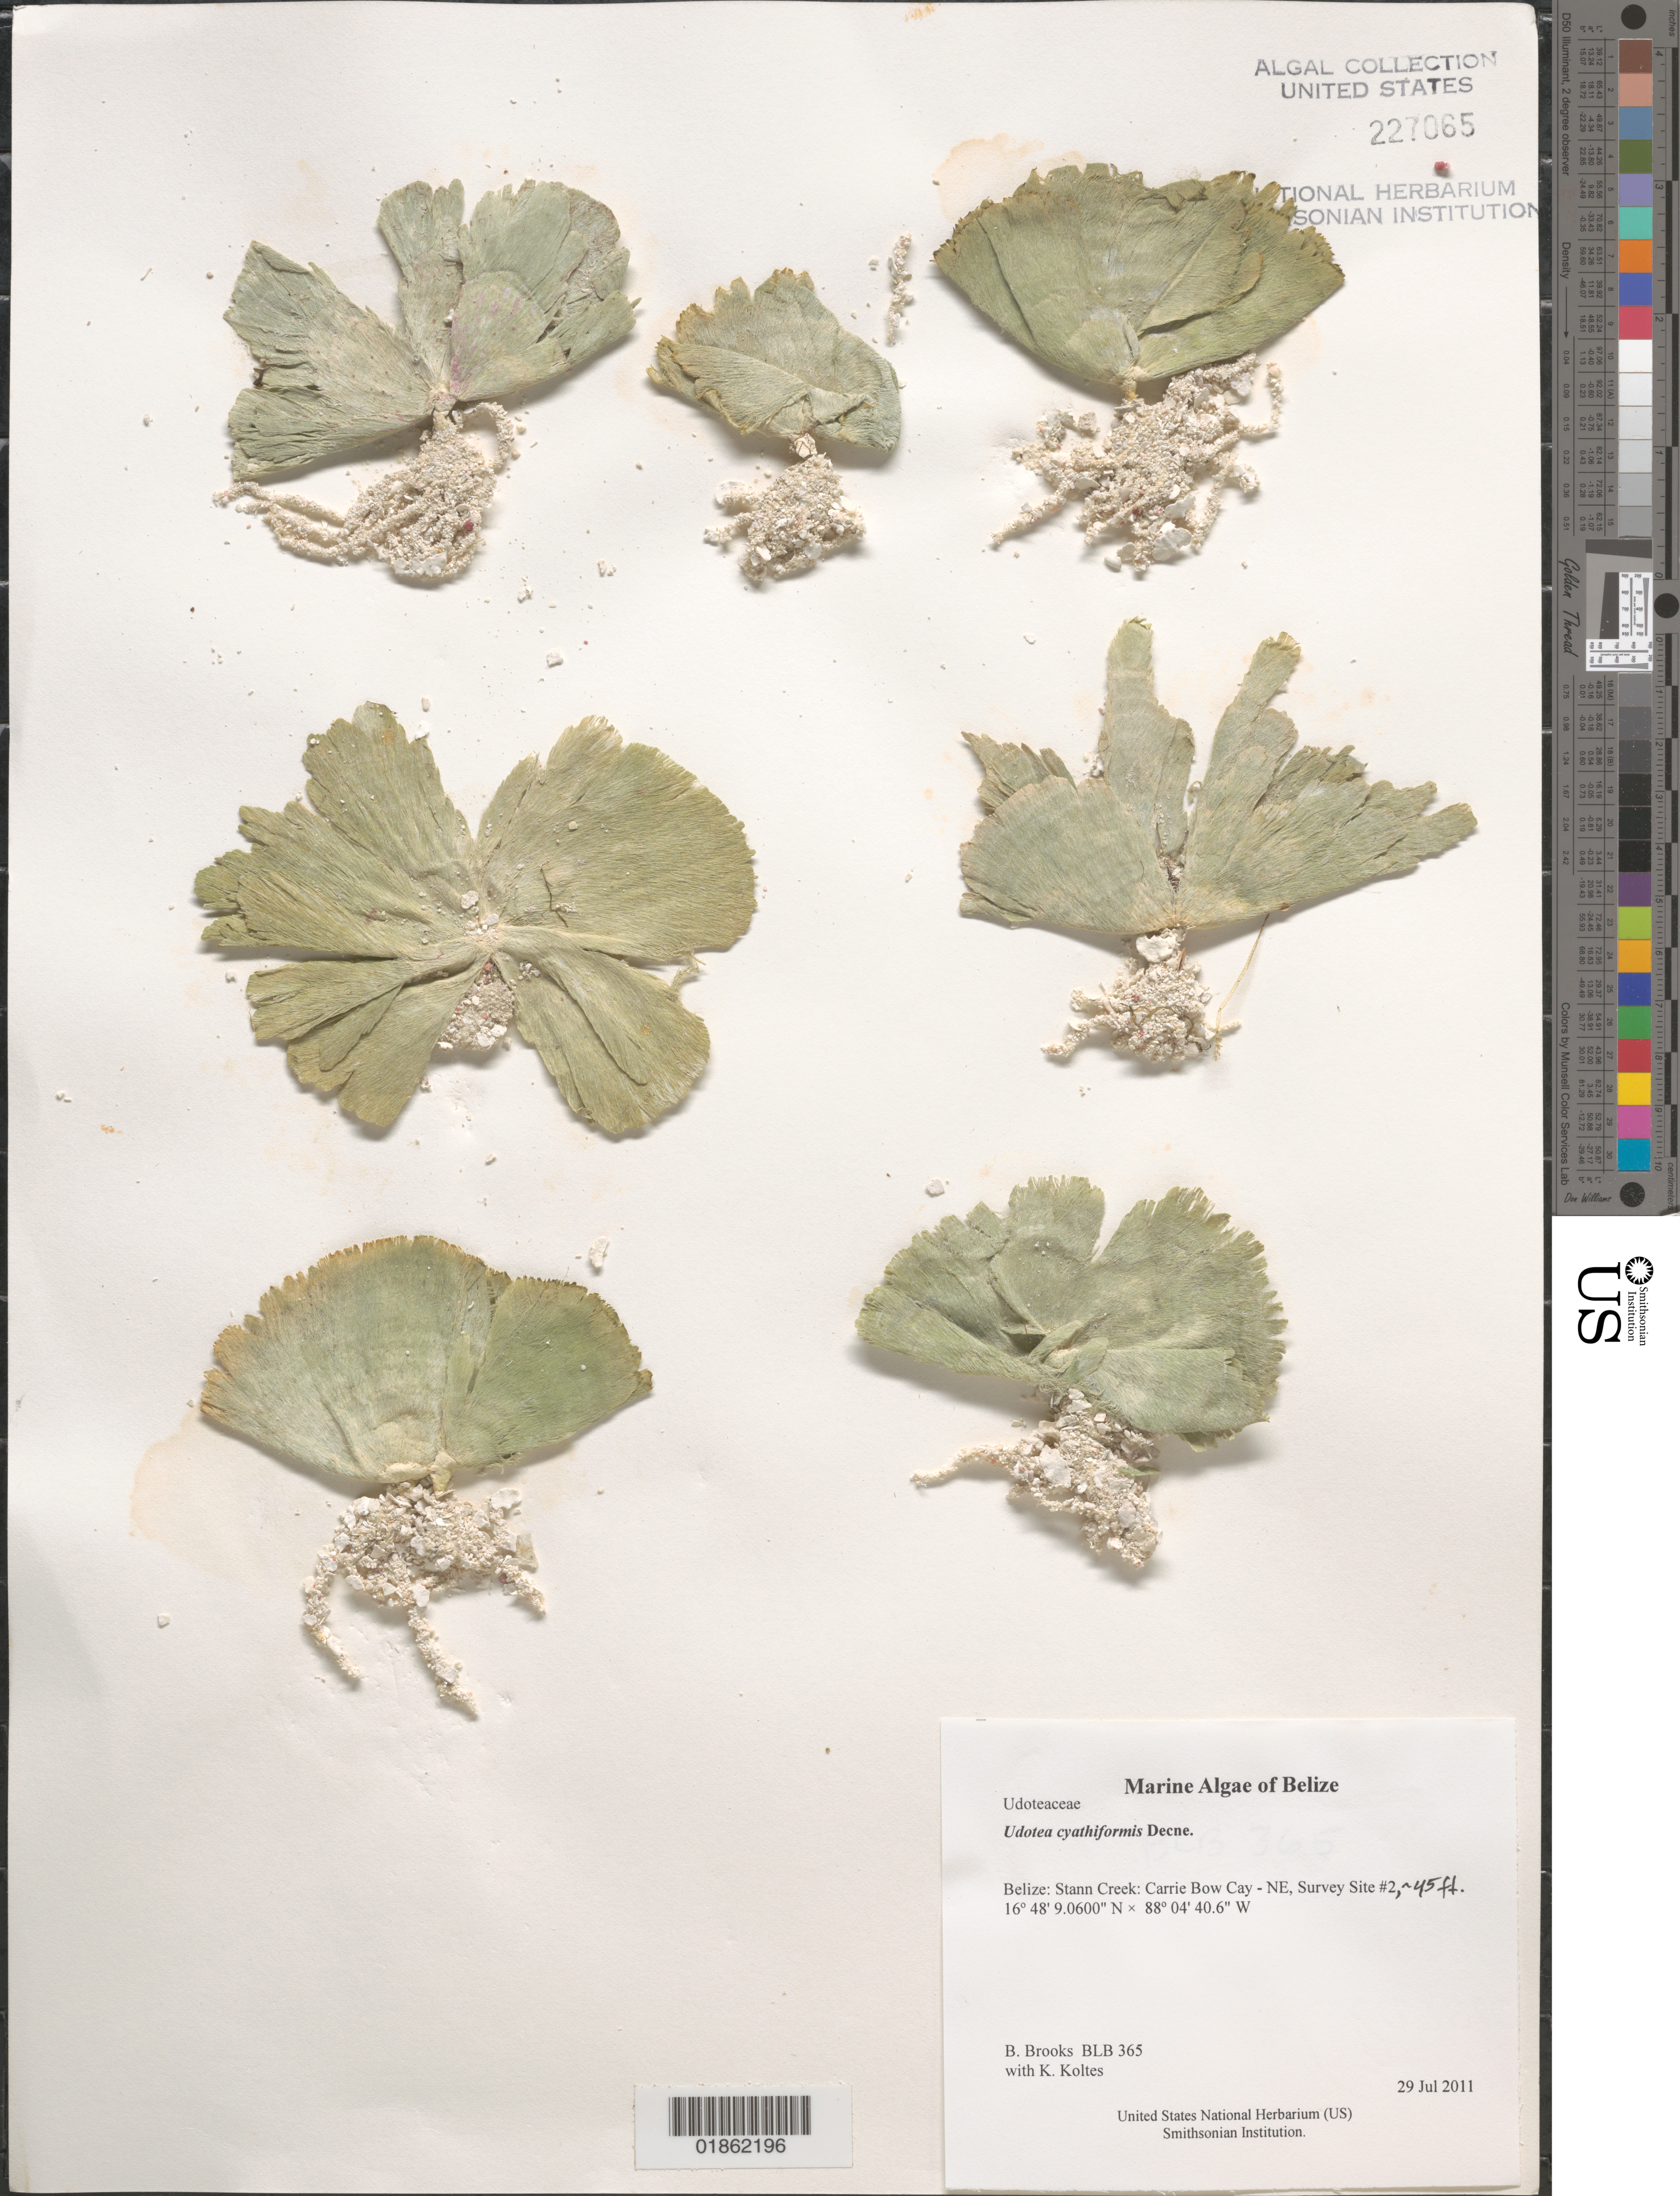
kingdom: Plantae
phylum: Chlorophyta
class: Ulvophyceae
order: Bryopsidales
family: Udoteaceae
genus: Udotea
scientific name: Udotea cyathiformis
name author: Decne.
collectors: B. Brooks & K. Koltes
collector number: BLB 365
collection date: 2011-07-29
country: Belize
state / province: Stann Creek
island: Carrie Bow Cay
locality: Carrie Bow Cay - NE, Survey Site #2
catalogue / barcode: US 227065